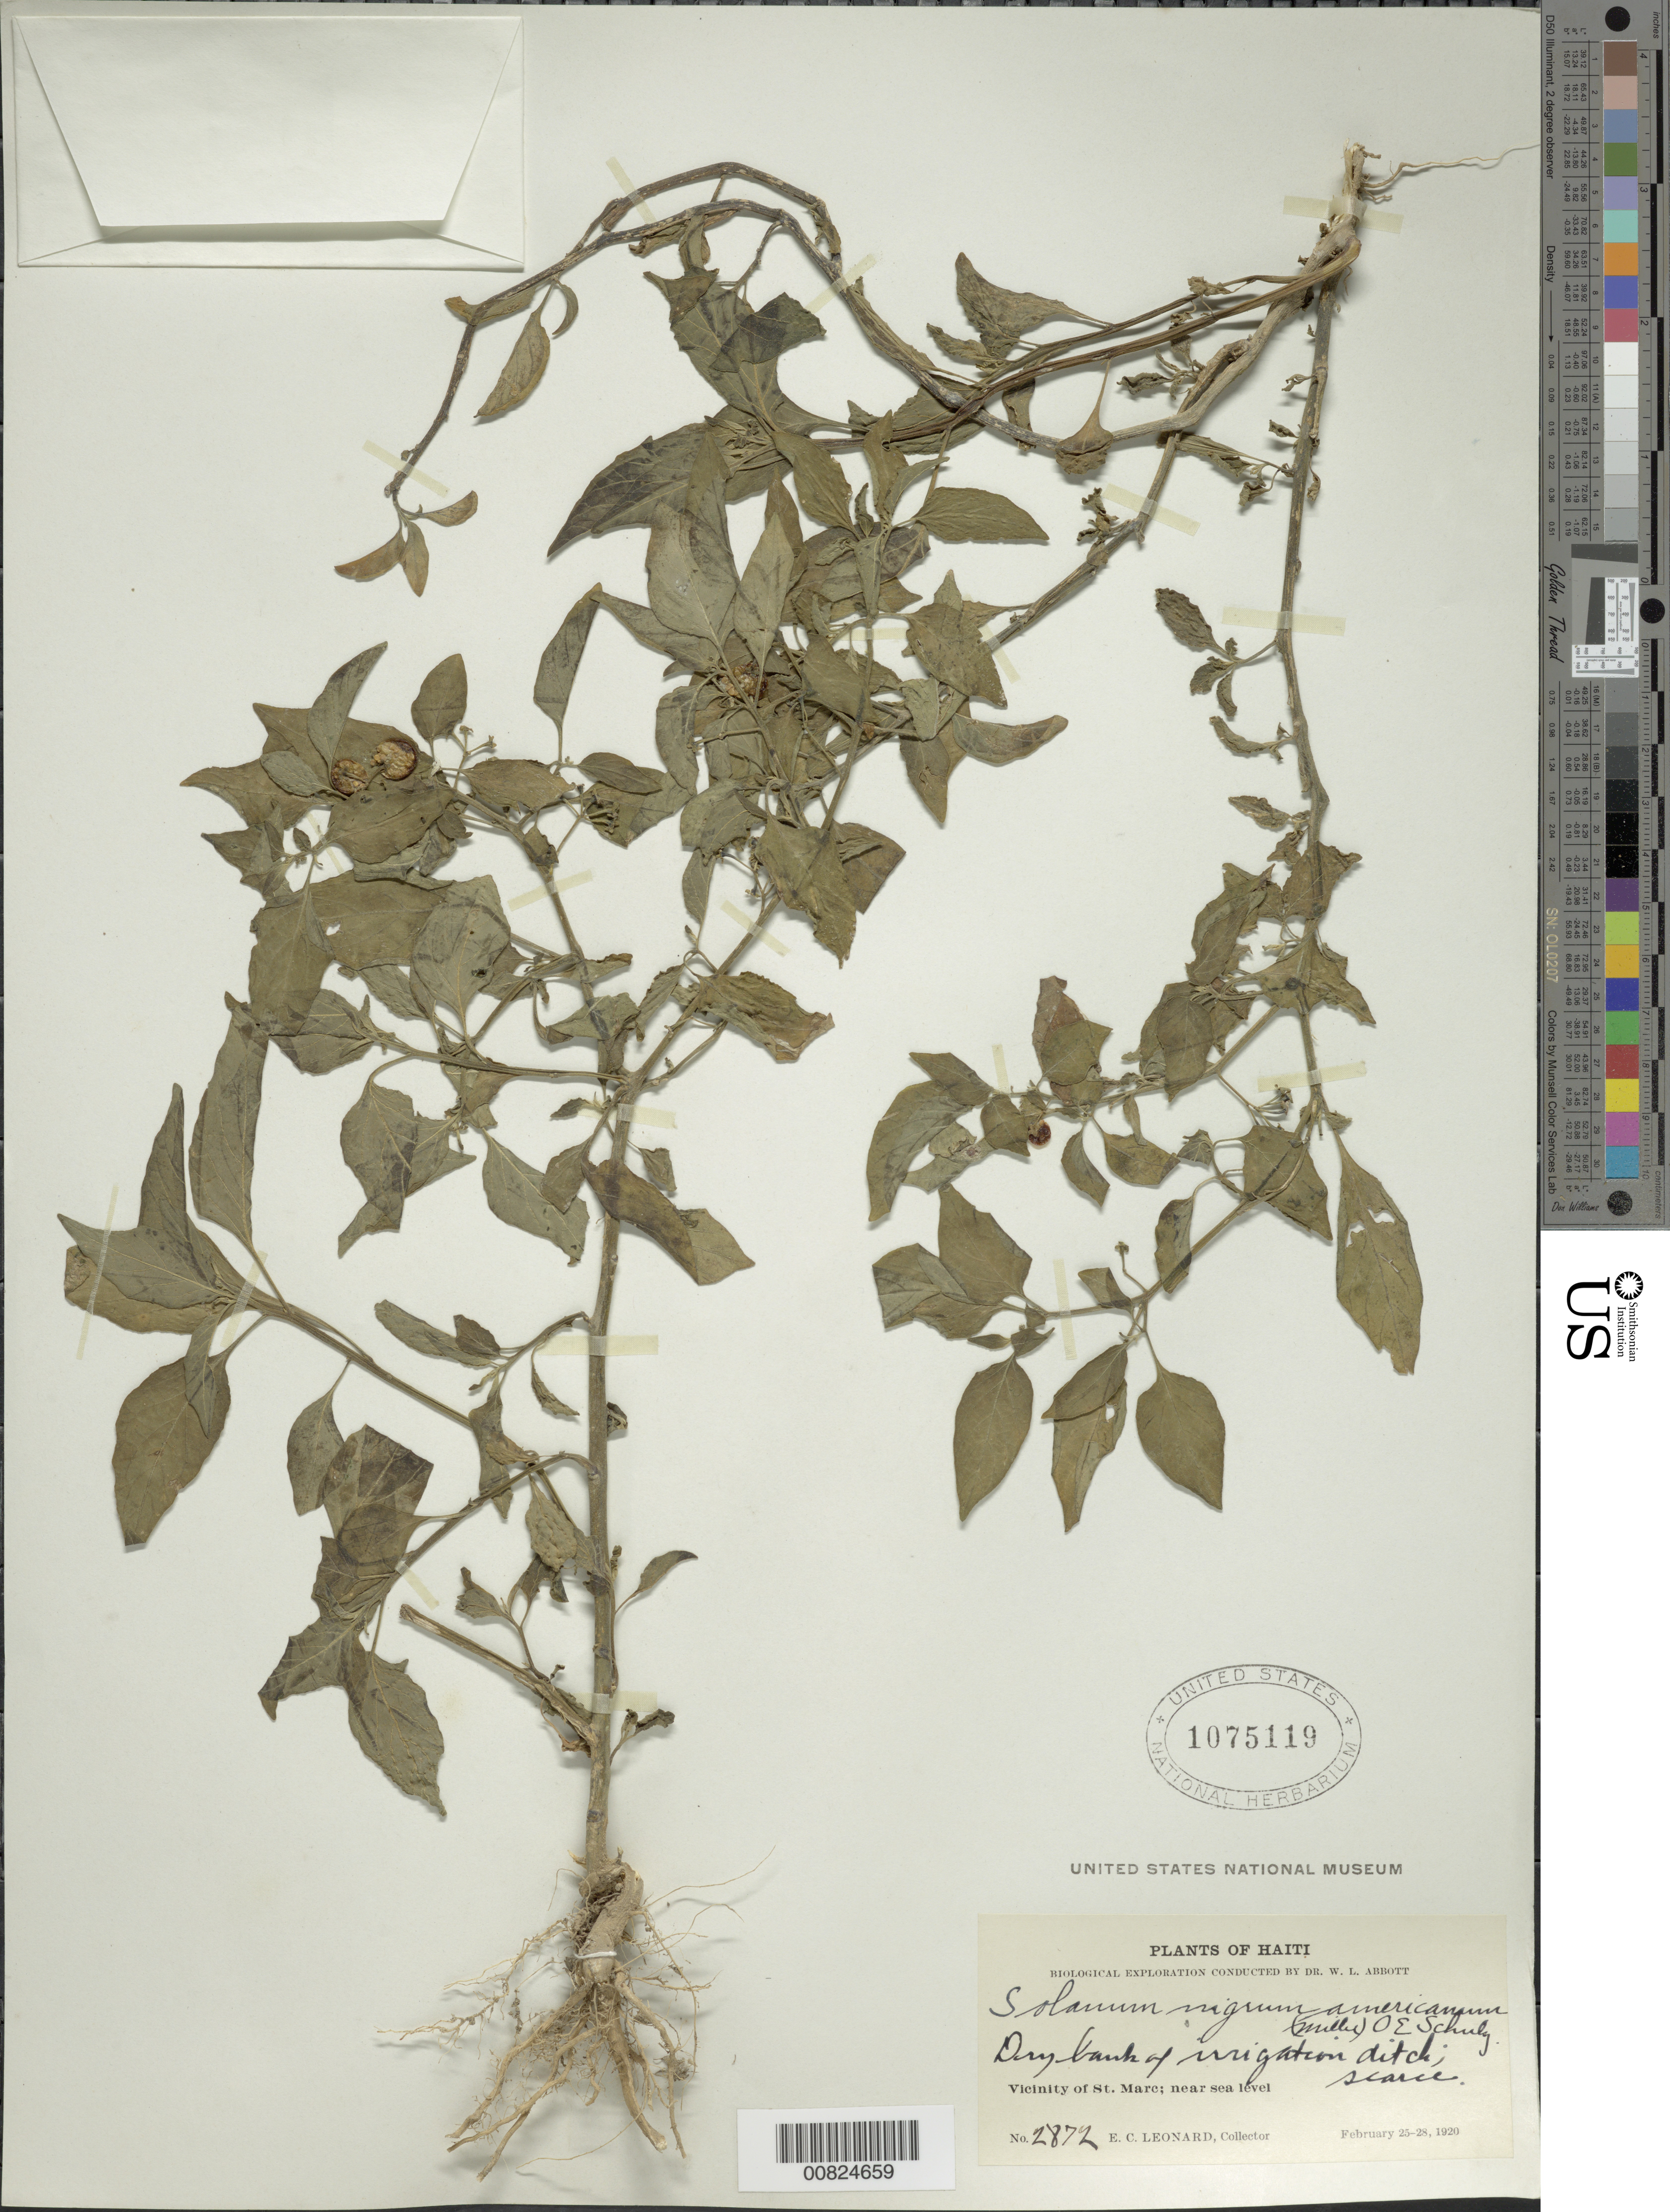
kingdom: Plantae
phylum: Tracheophyta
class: Magnoliopsida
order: Solanales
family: Solanaceae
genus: Solanum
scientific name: Solanum nigrum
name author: L.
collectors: E. C. Leonard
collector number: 2872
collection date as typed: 25 Feb 1920 to 28 Feb 1920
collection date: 1920-02-25/1920-02-28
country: Haiti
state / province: Artibonite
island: Hispaniola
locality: Vicinity of St. Marc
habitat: Dry bank of irrigation ditch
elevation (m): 0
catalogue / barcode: US 1075119